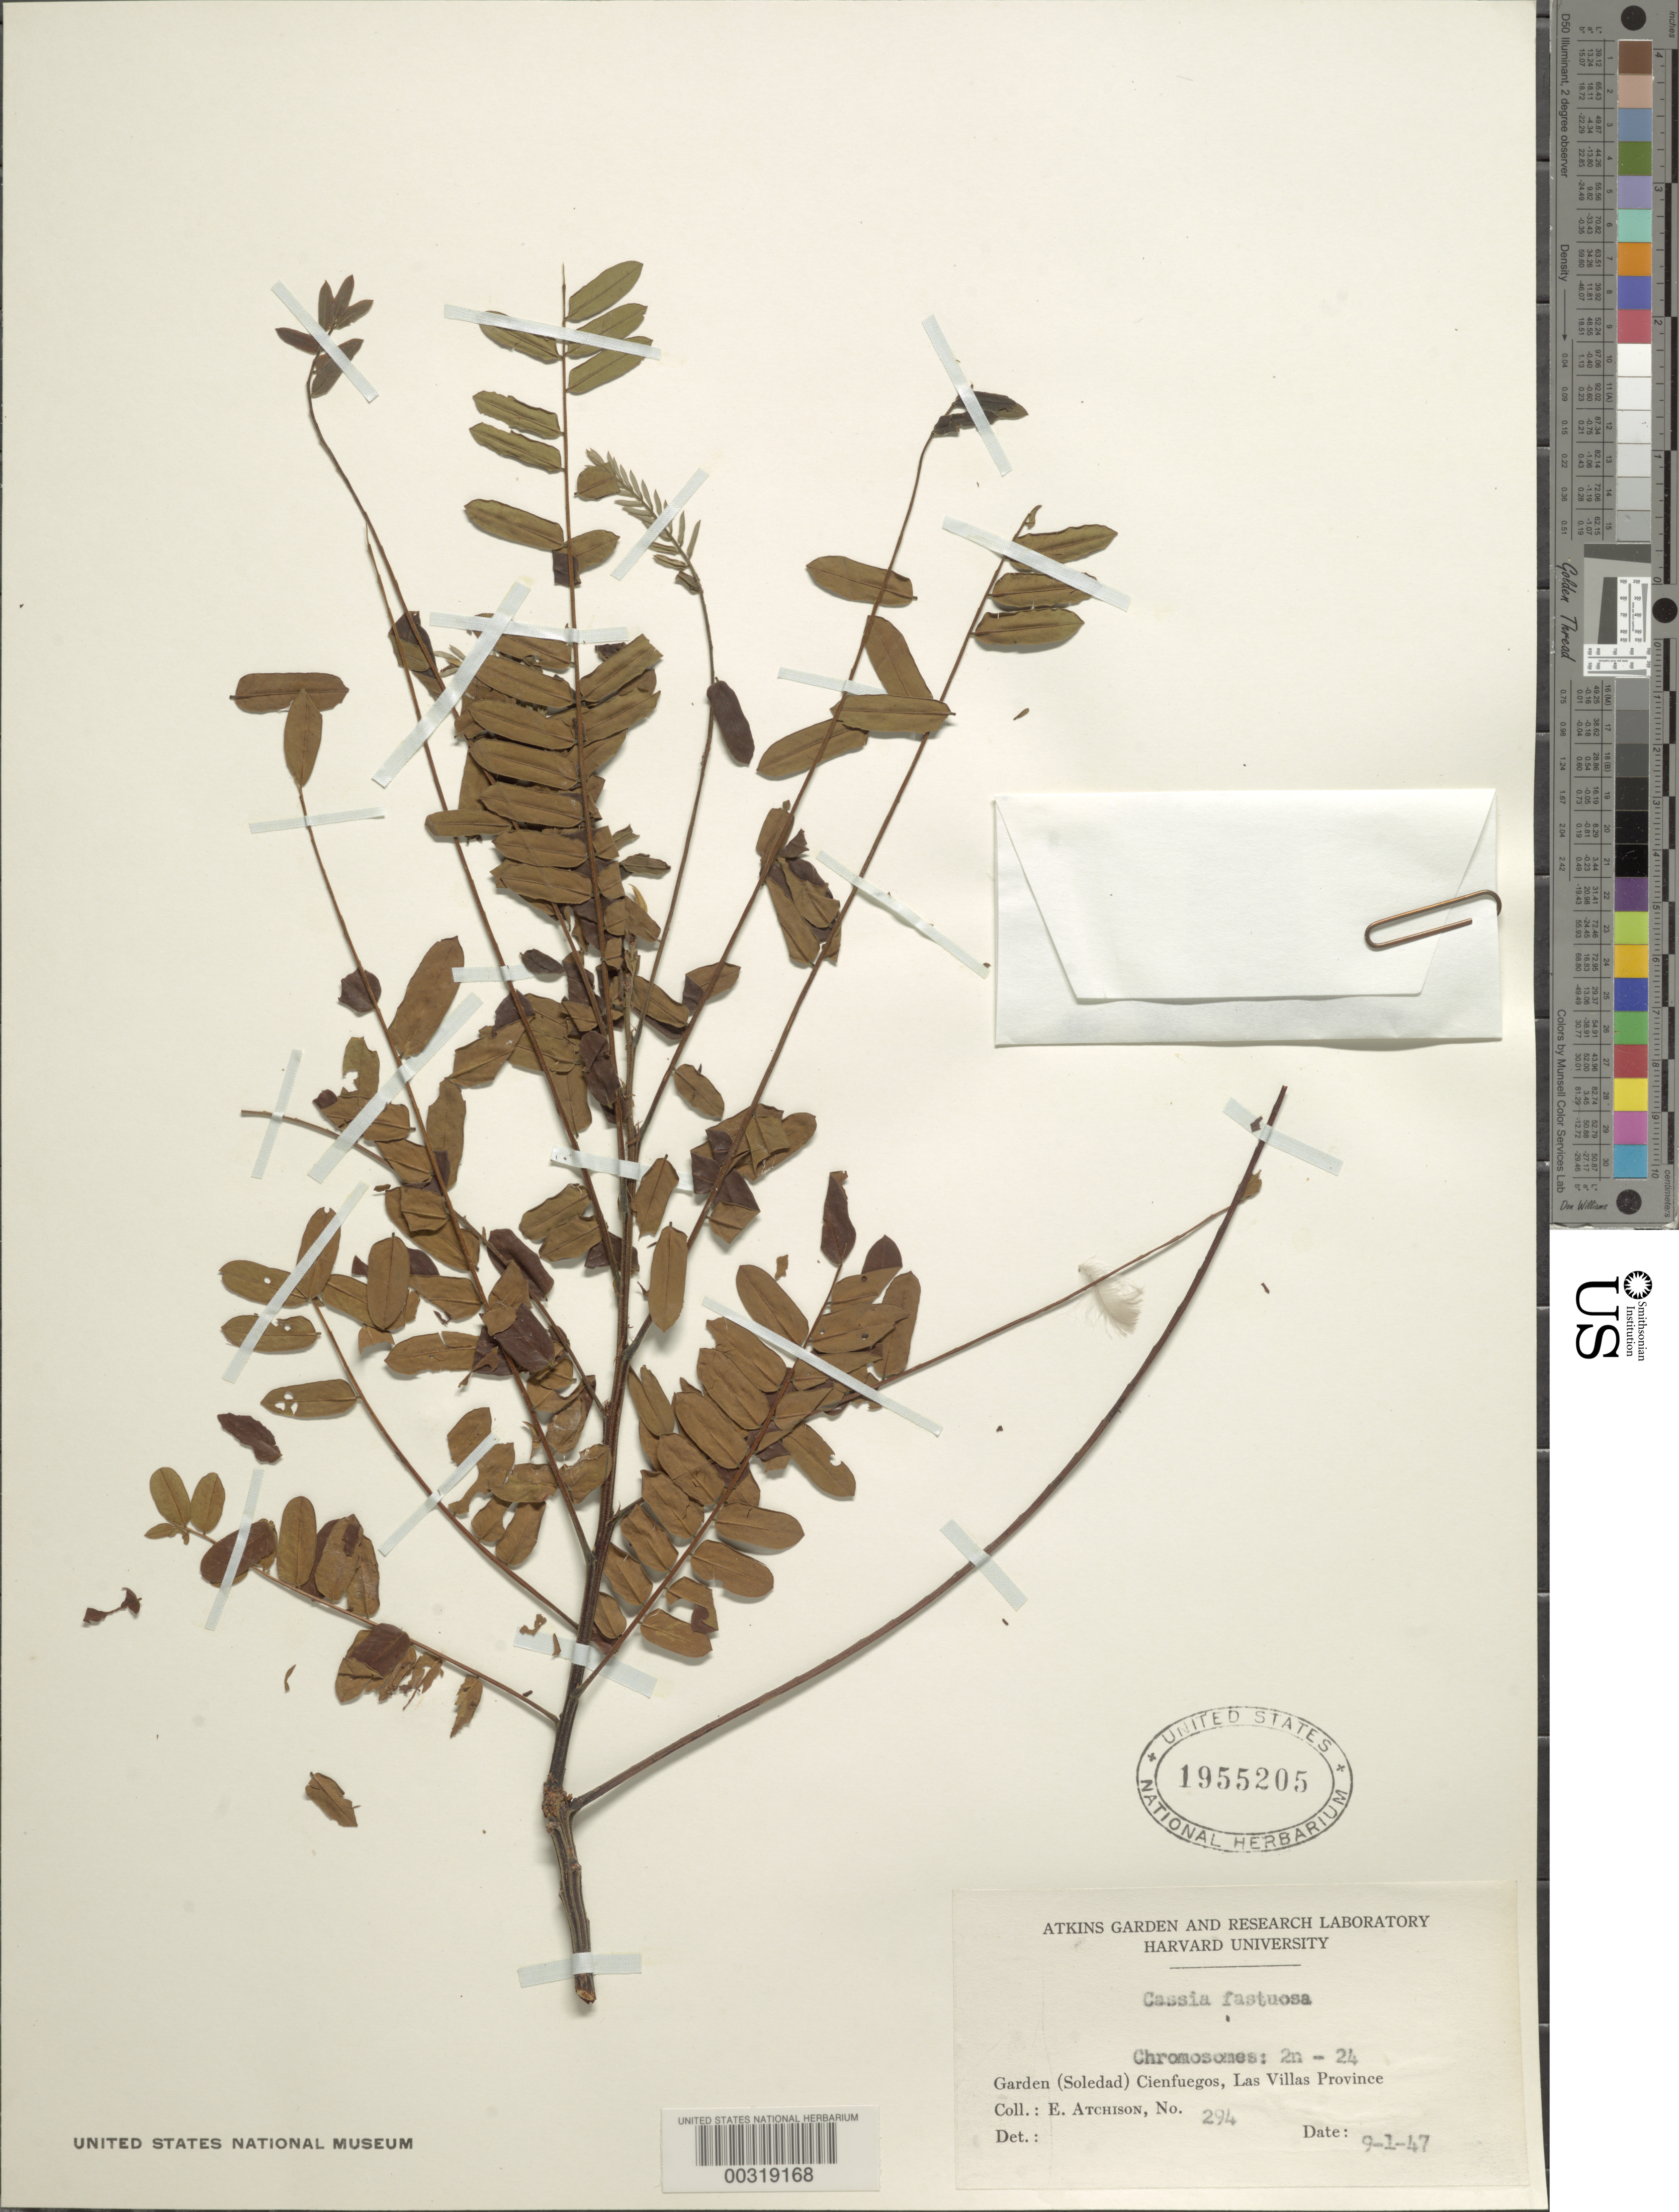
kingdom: Plantae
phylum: Tracheophyta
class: Magnoliopsida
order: Fabales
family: Fabaceae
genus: Cassia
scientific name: Cassia fastuosa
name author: Willd.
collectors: E. Atchison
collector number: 294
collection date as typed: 09 Jan 1947 or 01 Sep 1947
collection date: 1947-01-09 or 1947-09-01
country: Cuba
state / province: Las Villas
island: Greater Antilles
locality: Garden (soledad) cienfuegos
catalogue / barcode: US 1955205